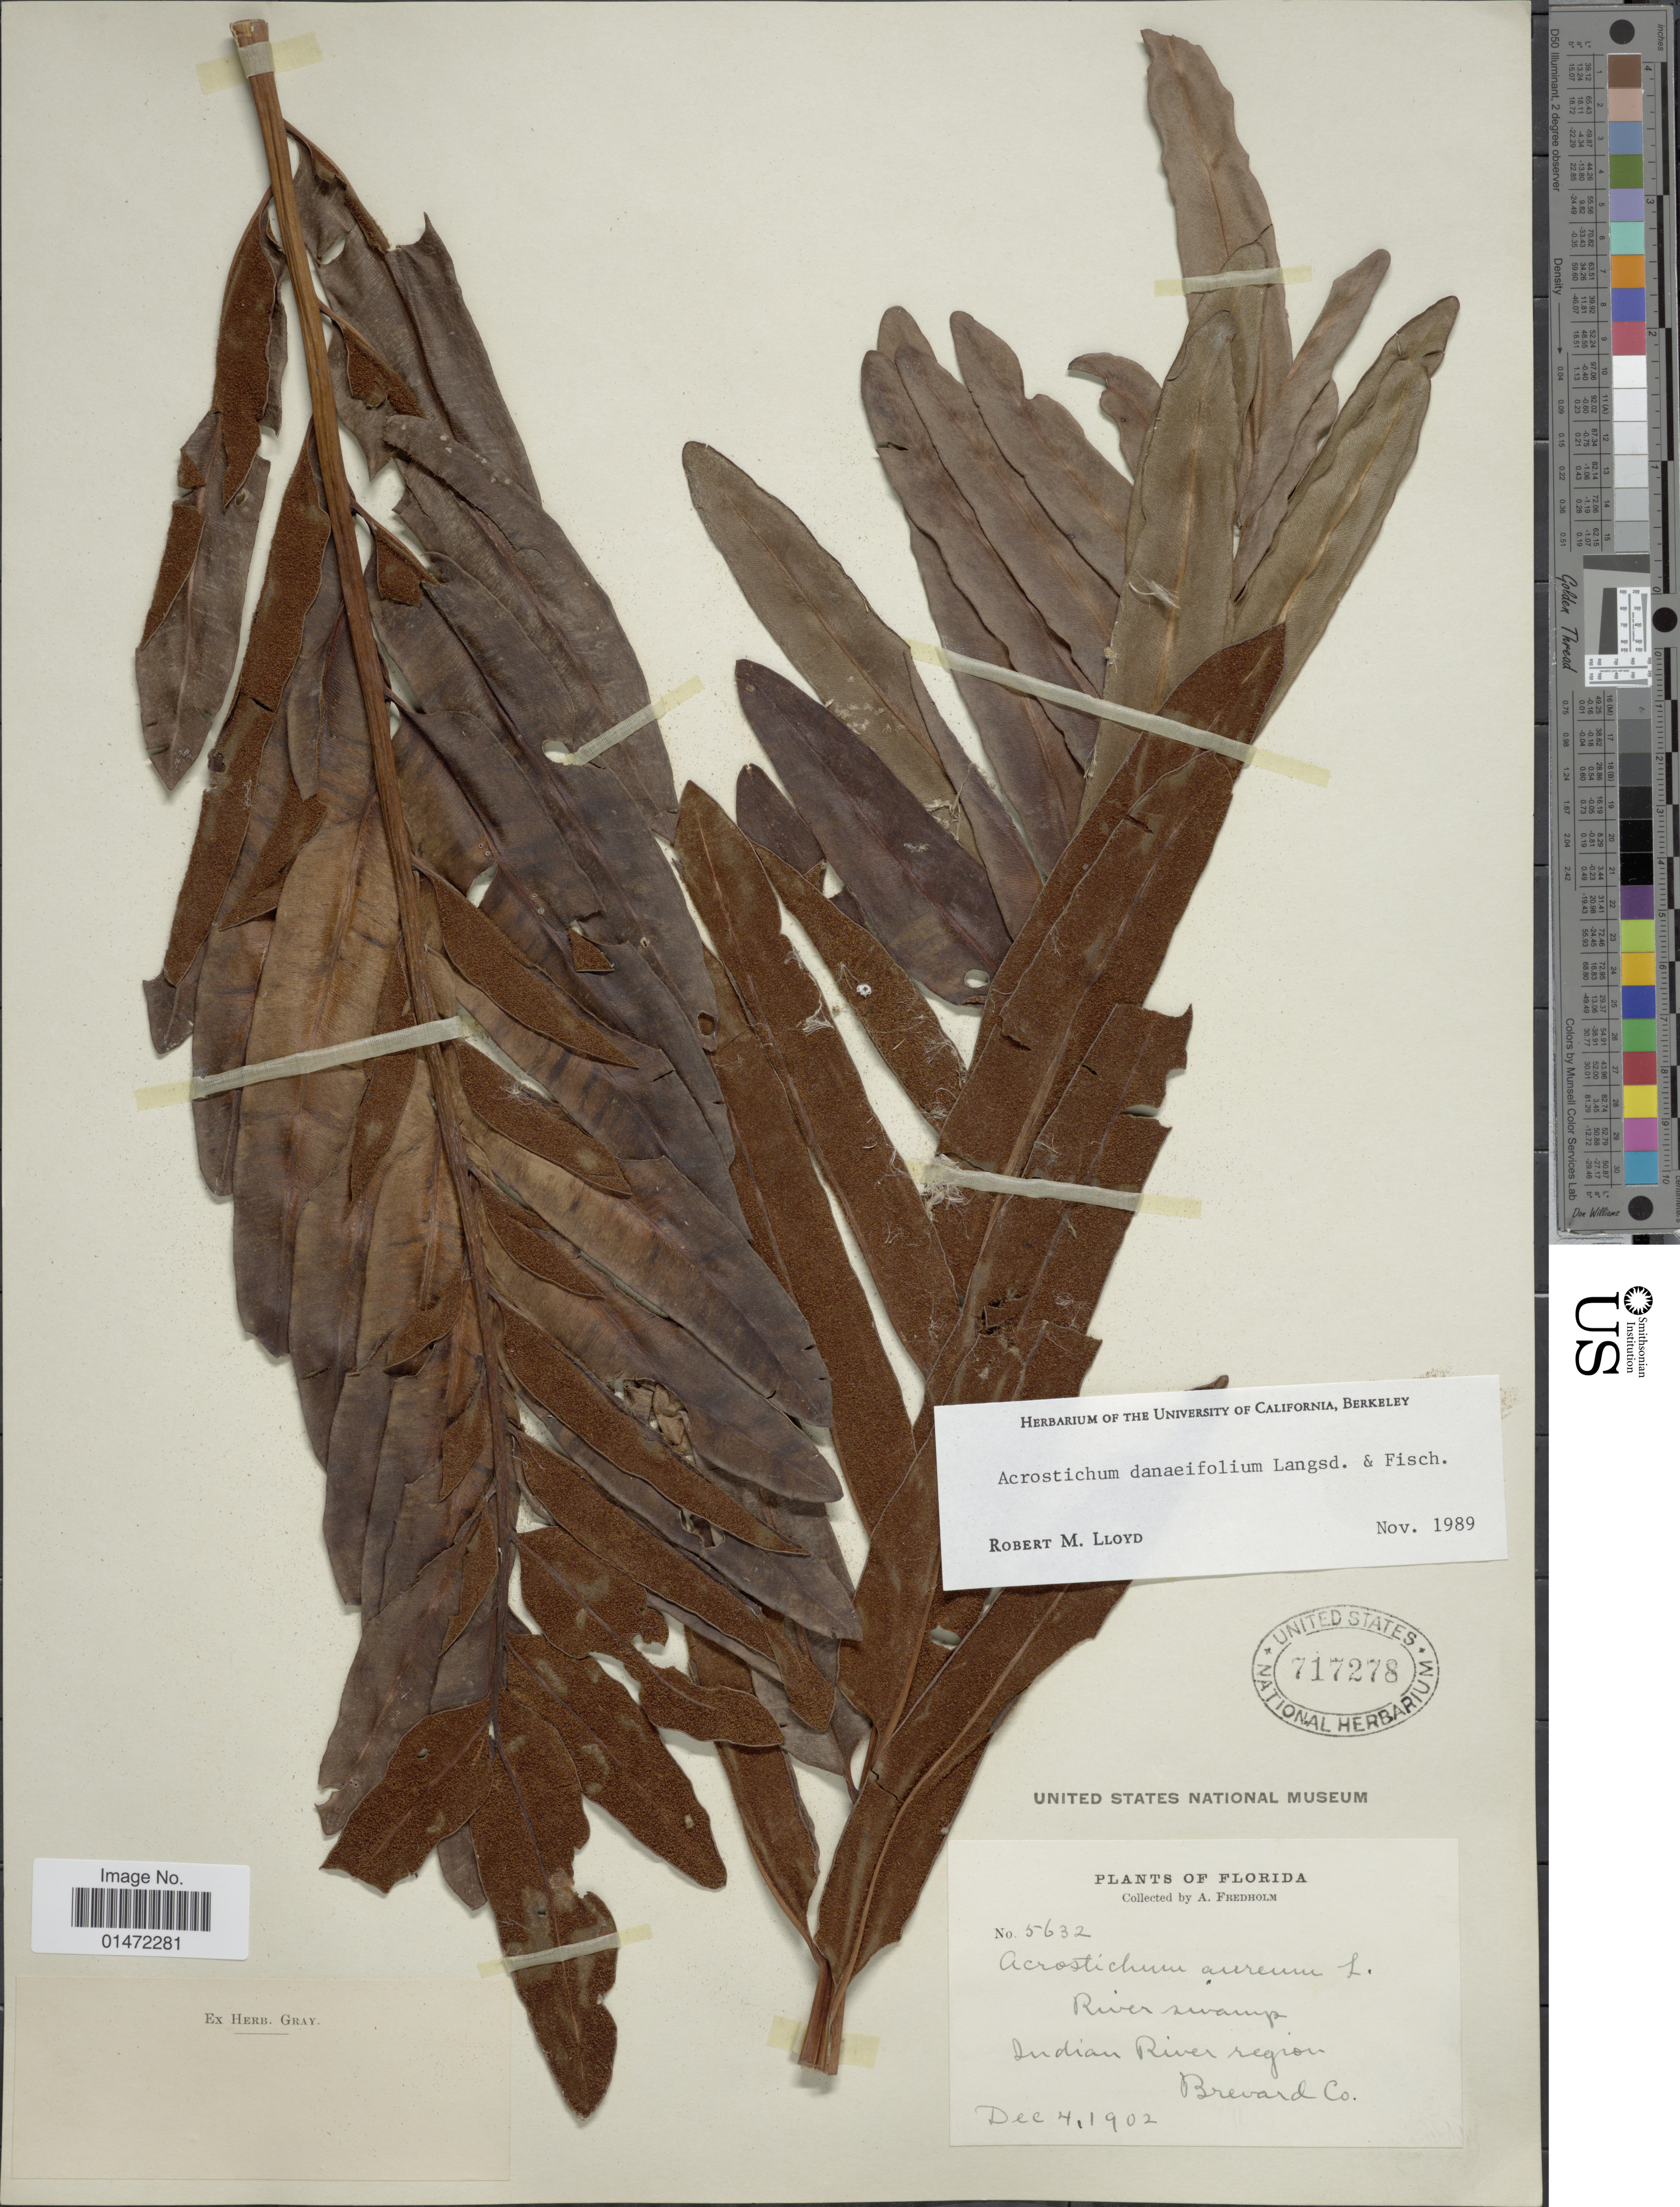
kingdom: Plantae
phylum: Tracheophyta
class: Polypodiopsida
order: Polypodiales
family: Pteridaceae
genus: Acrostichum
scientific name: Acrostichum danaeifolium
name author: Langsd. & Fisch.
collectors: A. Fredholm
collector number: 5632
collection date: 1902-12-04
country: United States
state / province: Florida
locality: River swamp. Indian River region. Brevard Co.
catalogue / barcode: US 717278